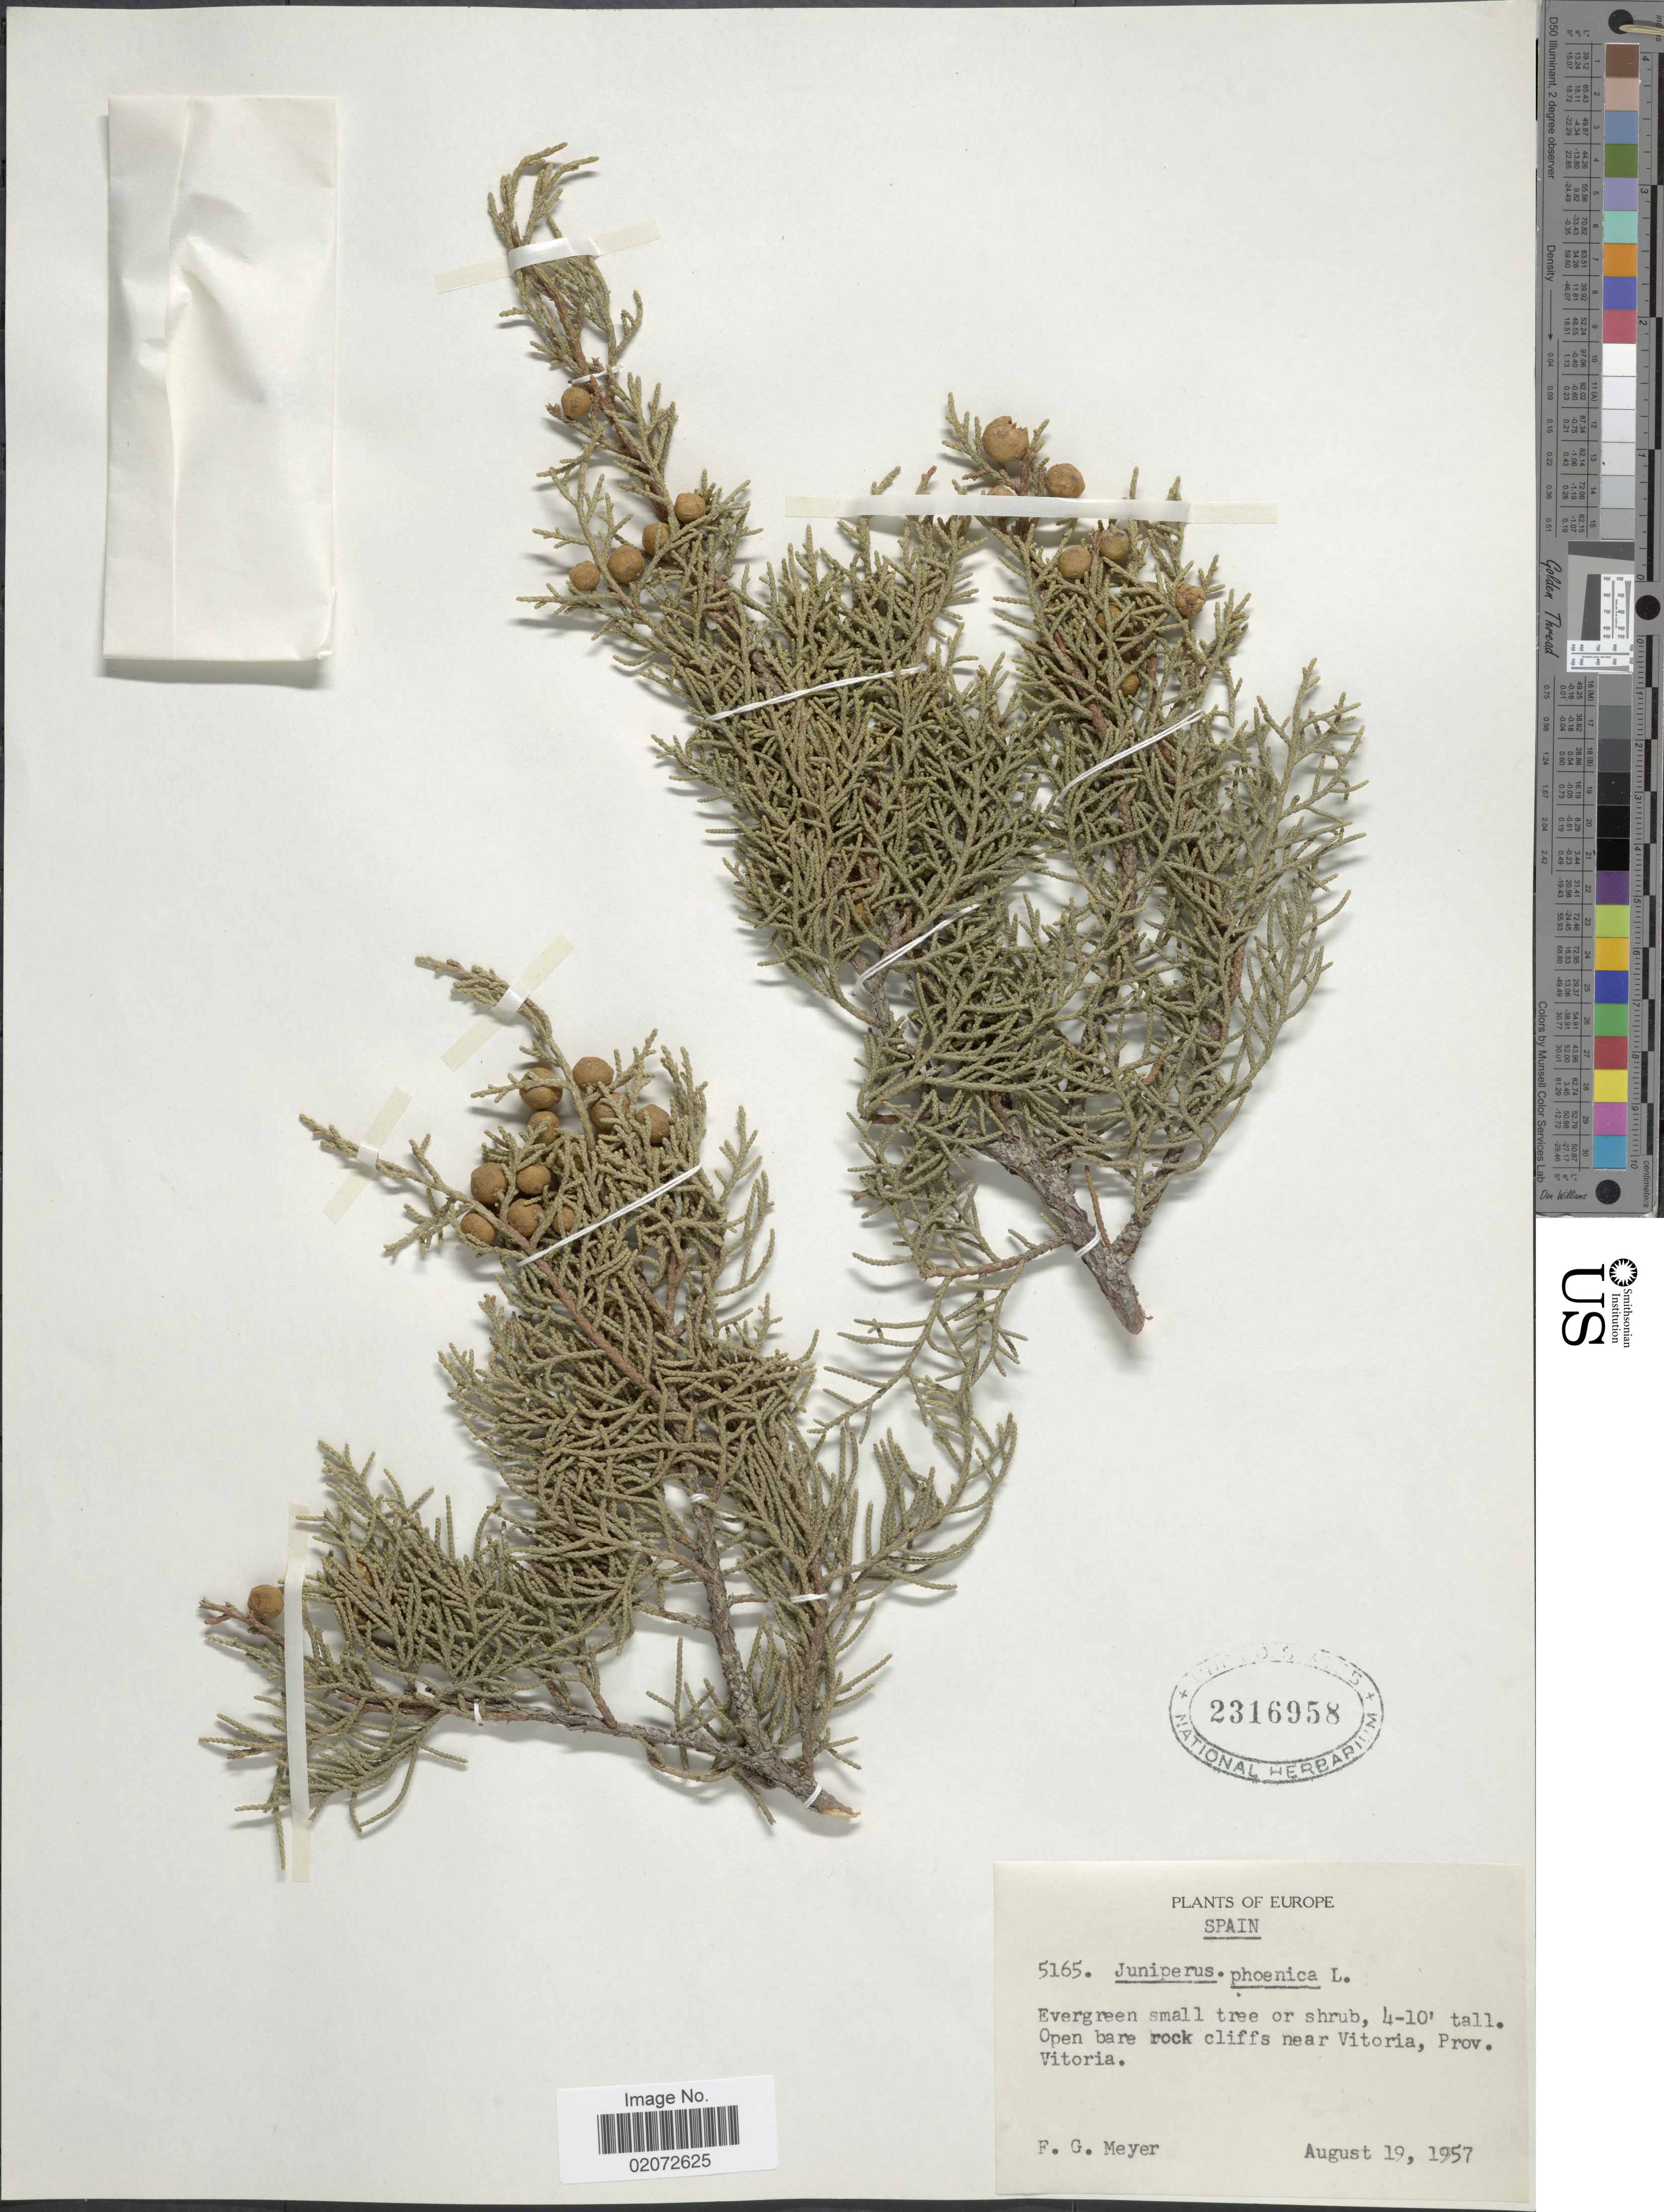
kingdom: Plantae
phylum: Tracheophyta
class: Pinopsida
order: Pinales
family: Cupressaceae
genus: Juniperus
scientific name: Juniperus phoenicea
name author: L.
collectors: F. G. Meyer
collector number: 5165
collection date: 1957-08-19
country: Spain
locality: Europe. Open bare rock cliffs near Vitoria, Prov. Vitoria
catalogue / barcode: US 2316958